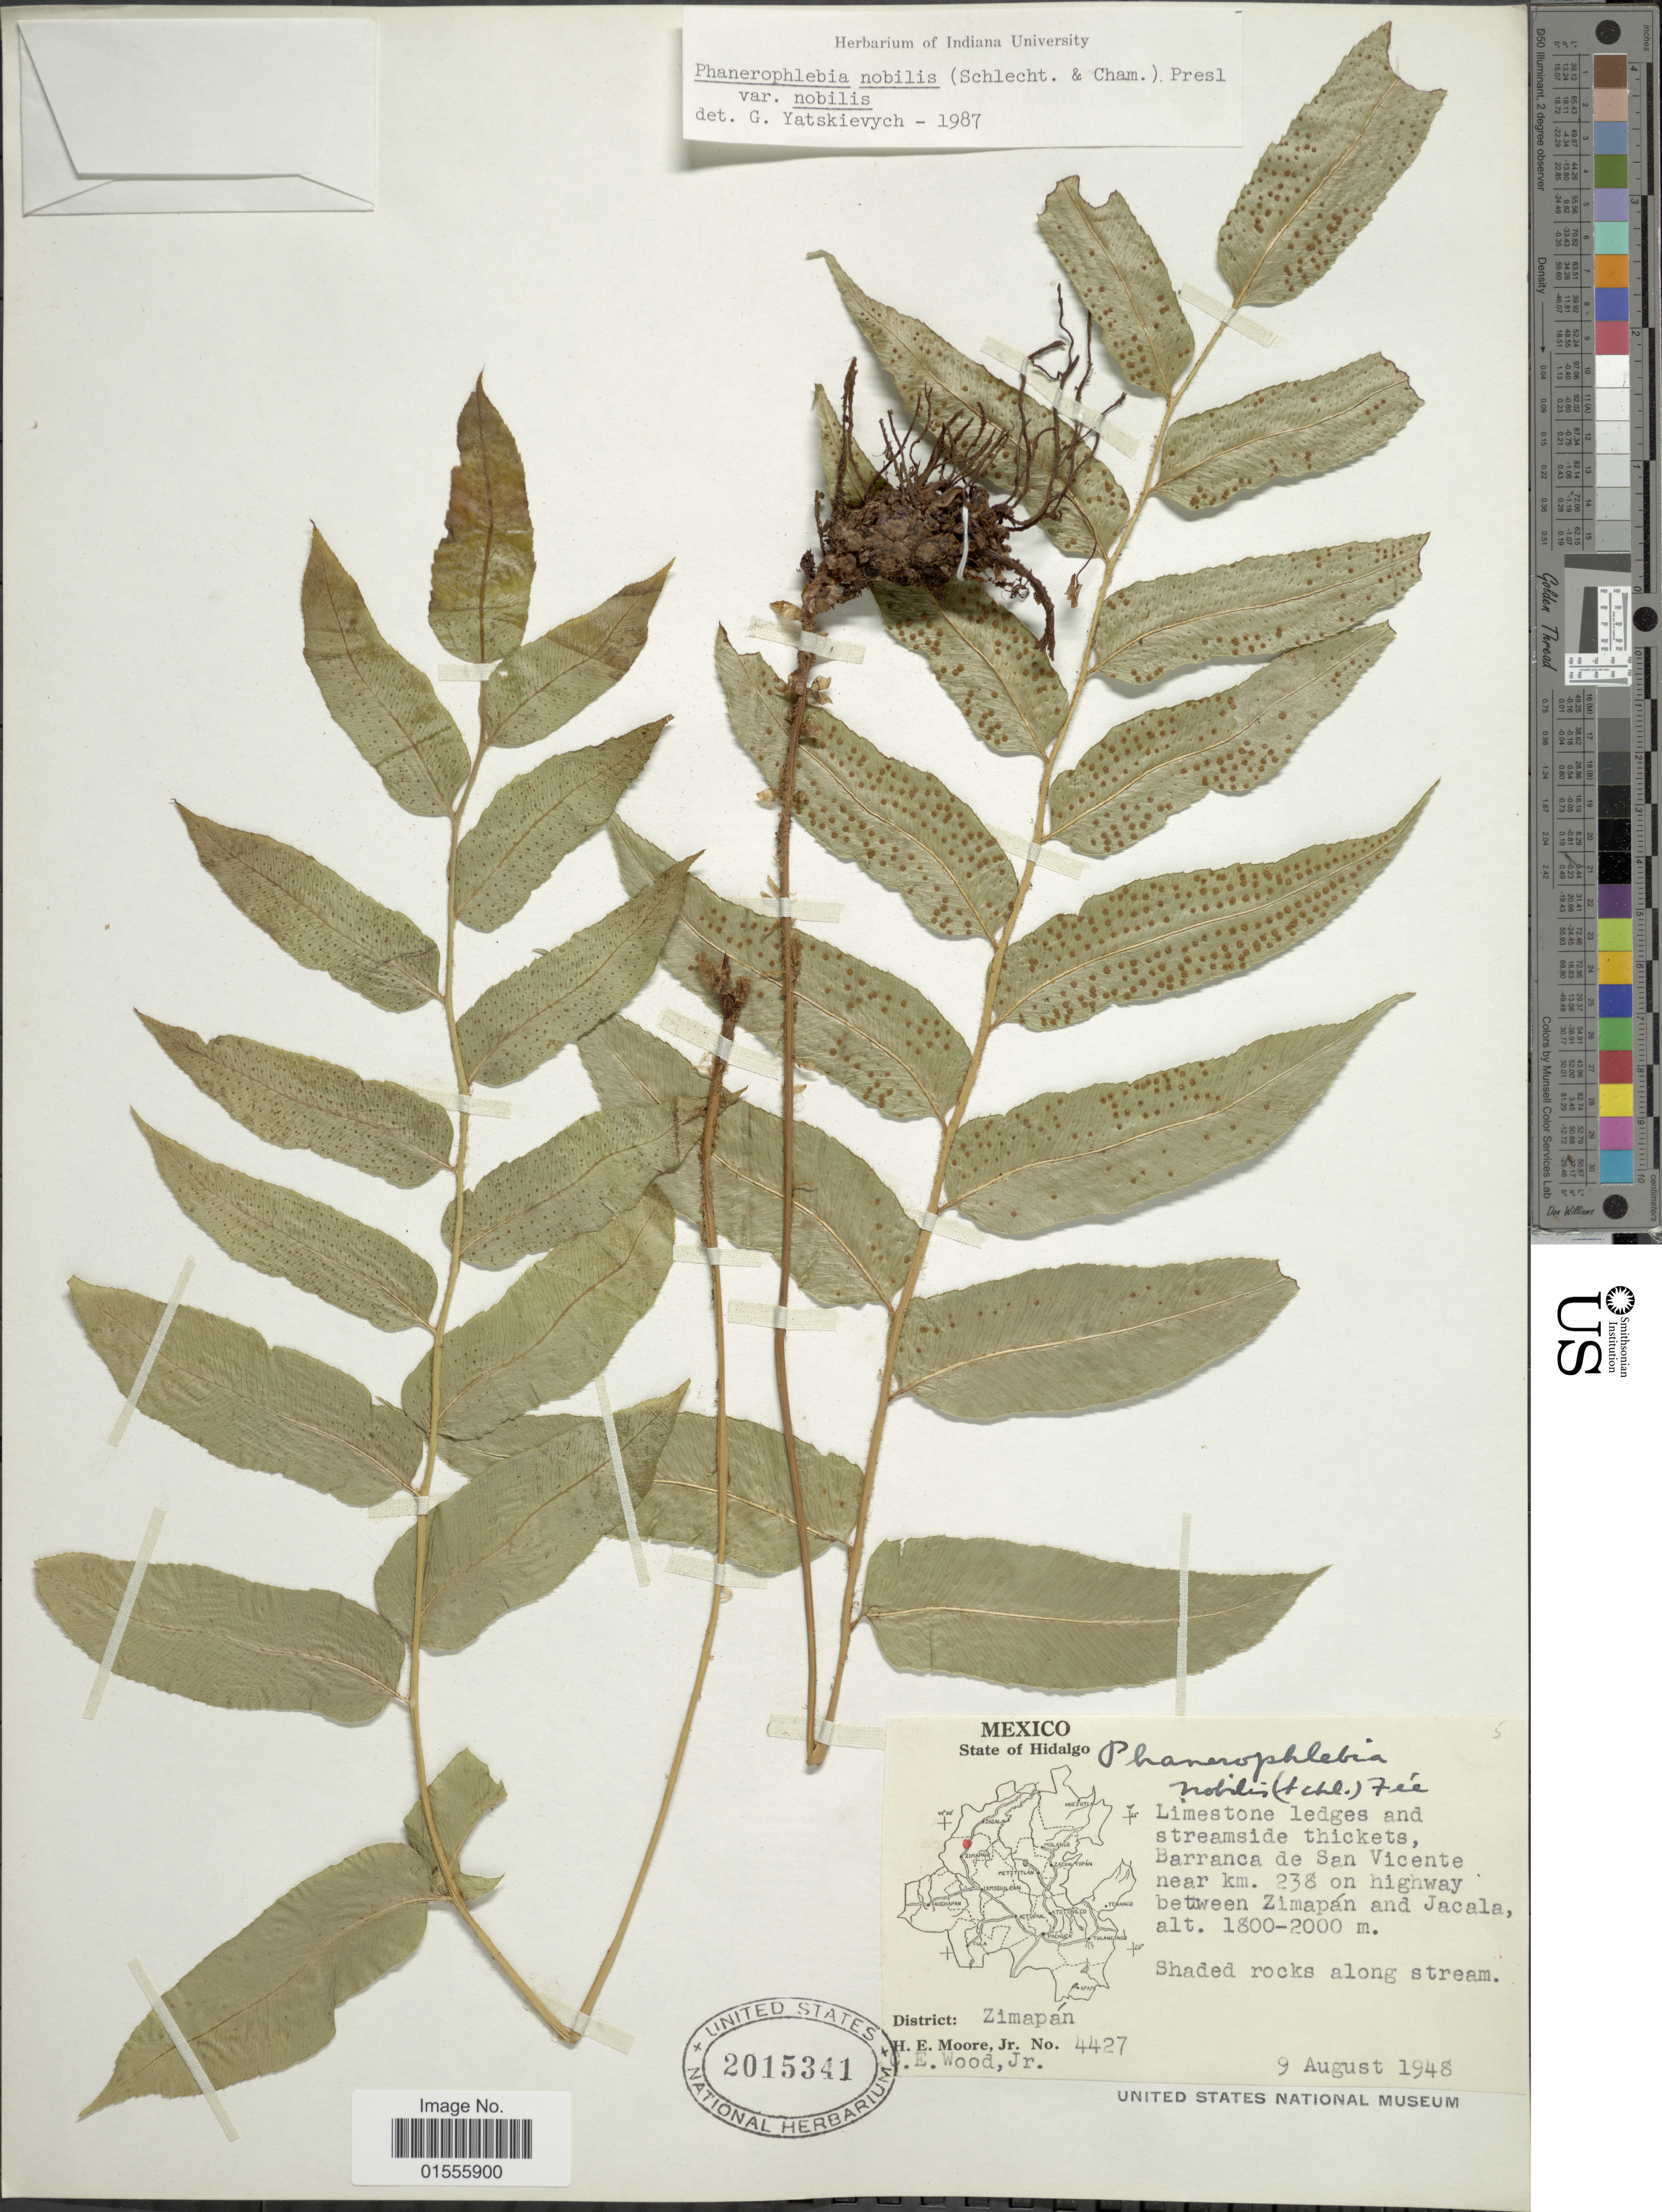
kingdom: Plantae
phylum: Tracheophyta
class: Polypodiopsida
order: Polypodiales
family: Dryopteridaceae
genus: Phanerophlebia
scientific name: Phanerophlebia nobilis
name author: (Schltdl. & Cham.) C. Presl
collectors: H. E. Moore & C. Wood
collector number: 4427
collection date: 1948-08-09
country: Mexico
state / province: Hidalgo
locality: Barranca de San Viciente near km. 238 on highway between Zimapán and Jacala, District: Zimapán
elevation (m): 1800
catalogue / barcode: US 2015341